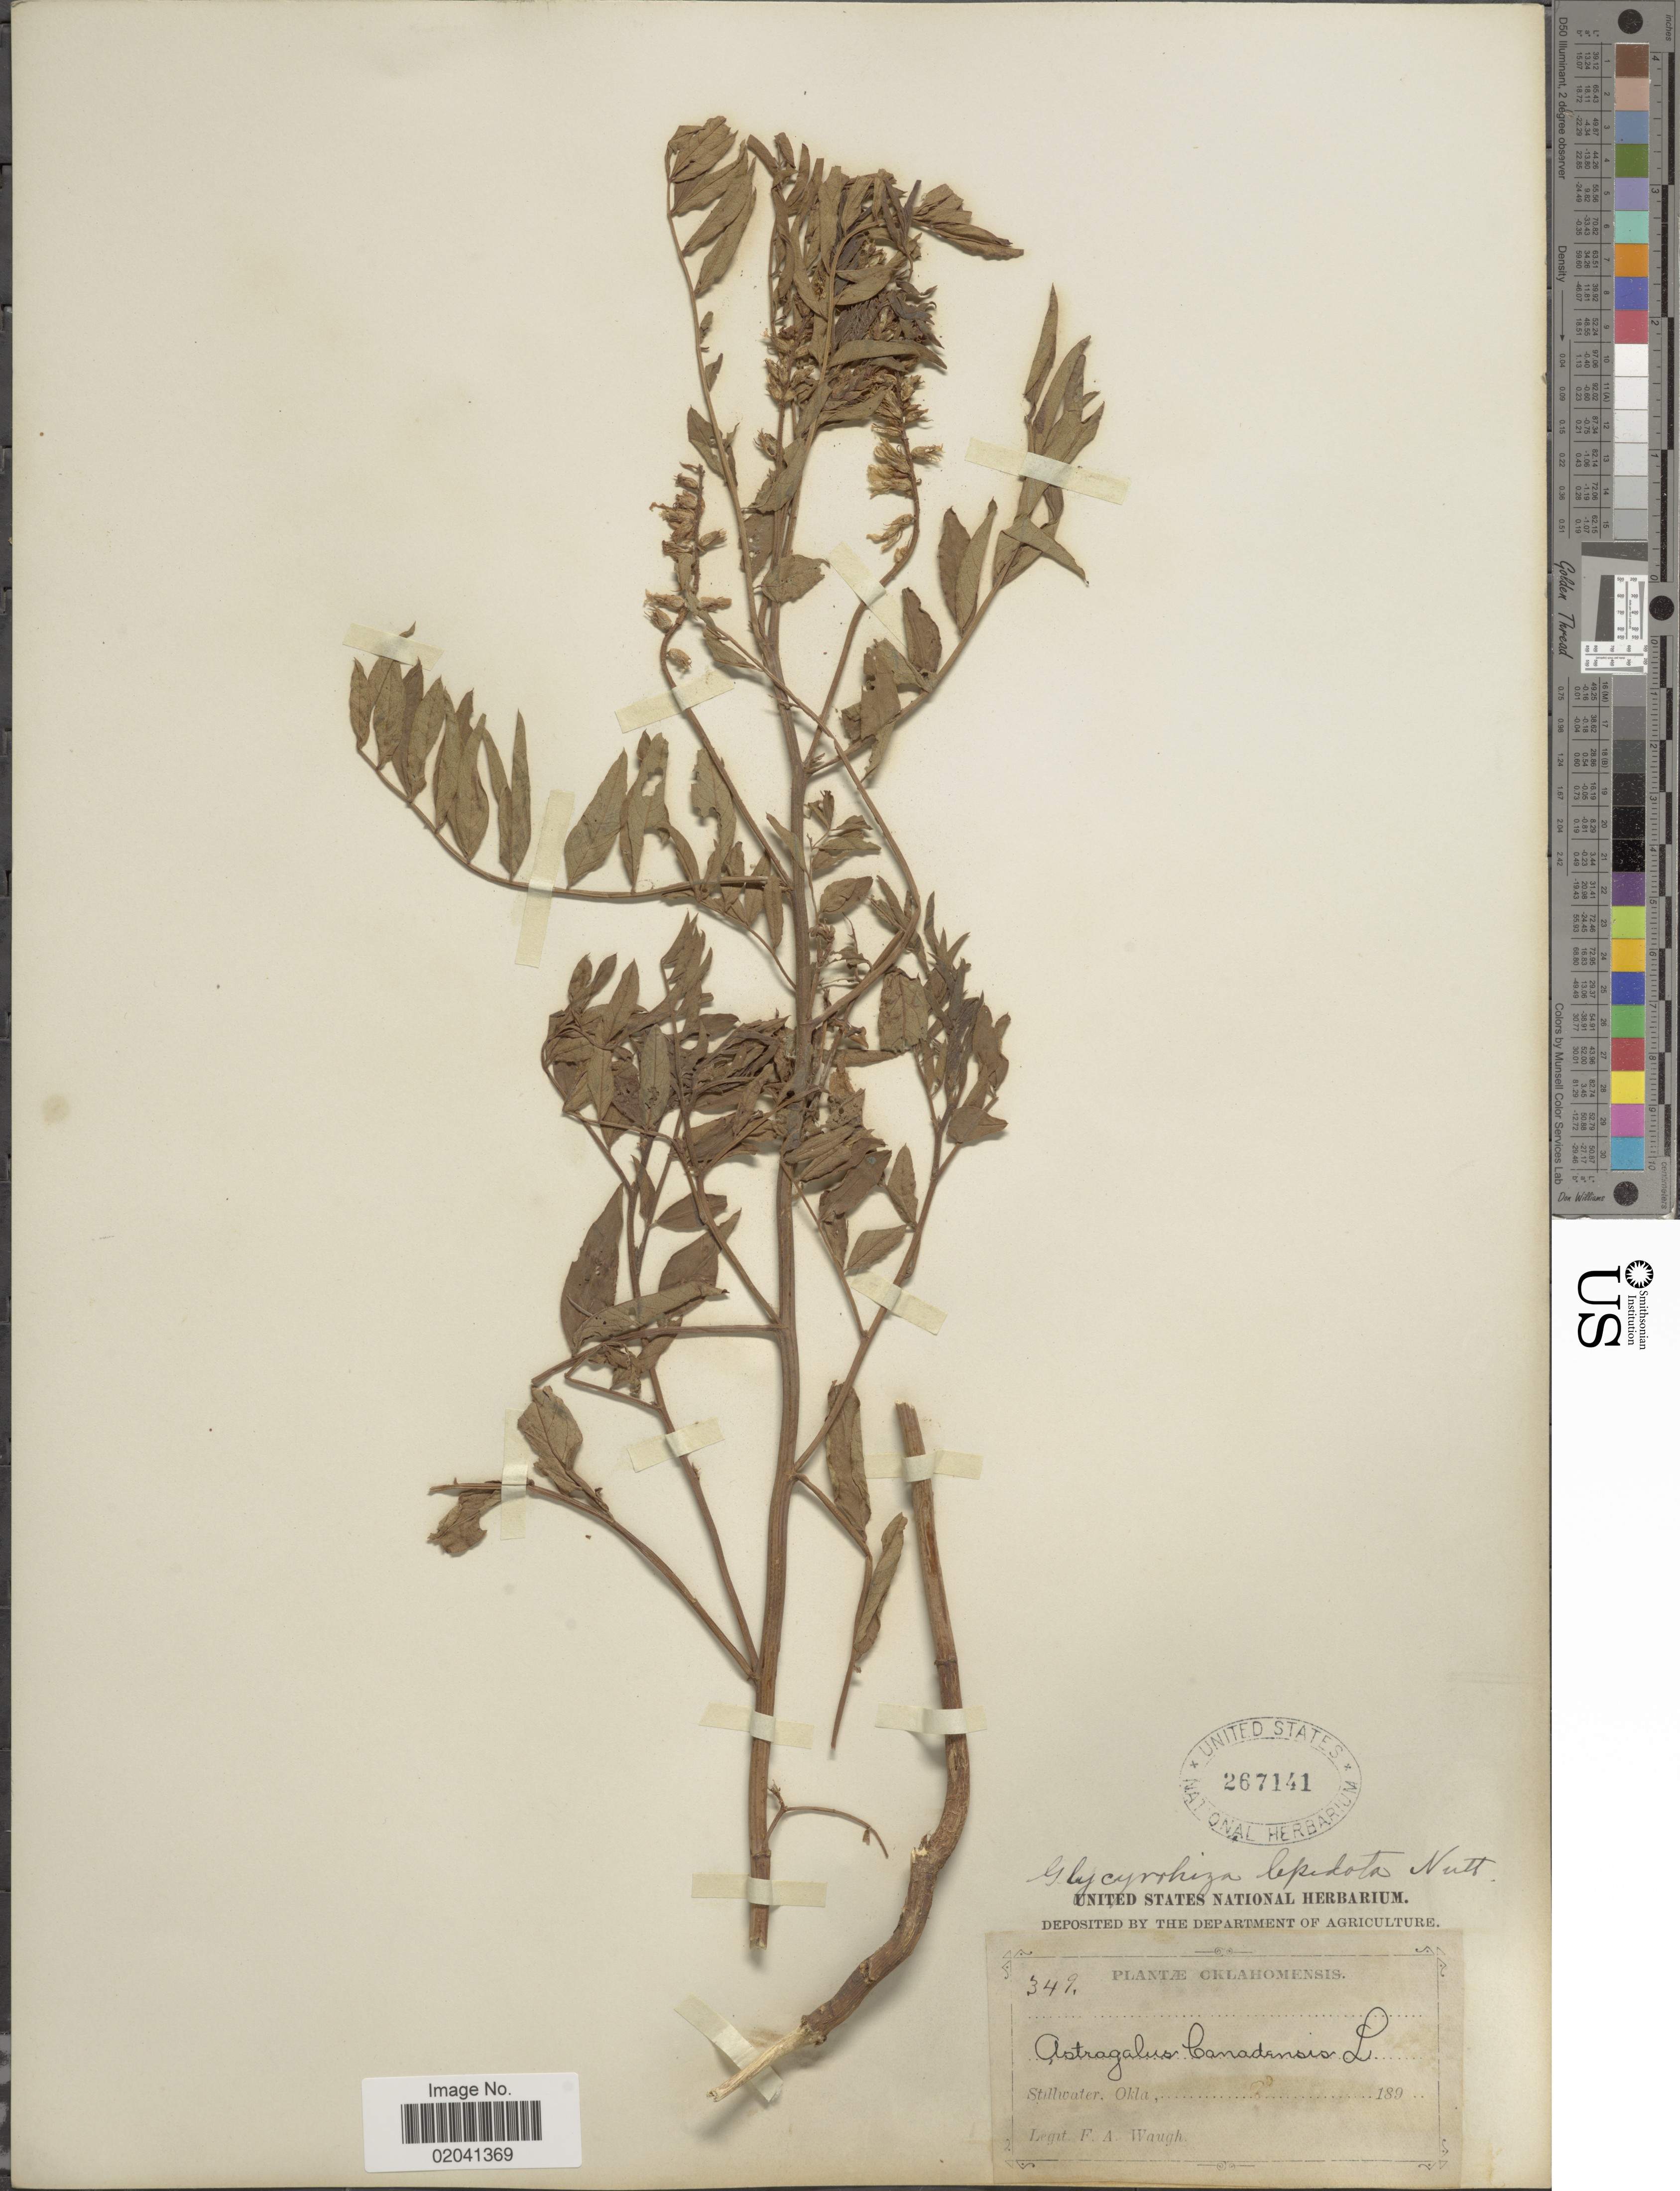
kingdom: Plantae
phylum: Tracheophyta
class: Magnoliopsida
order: Fabales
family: Fabaceae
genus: Glycyrrhiza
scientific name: Glycyrrhiza lepidota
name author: Pursh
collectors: F. Waugh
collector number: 349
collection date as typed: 189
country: United States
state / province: Oklahoma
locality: Stillwater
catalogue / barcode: US 267141